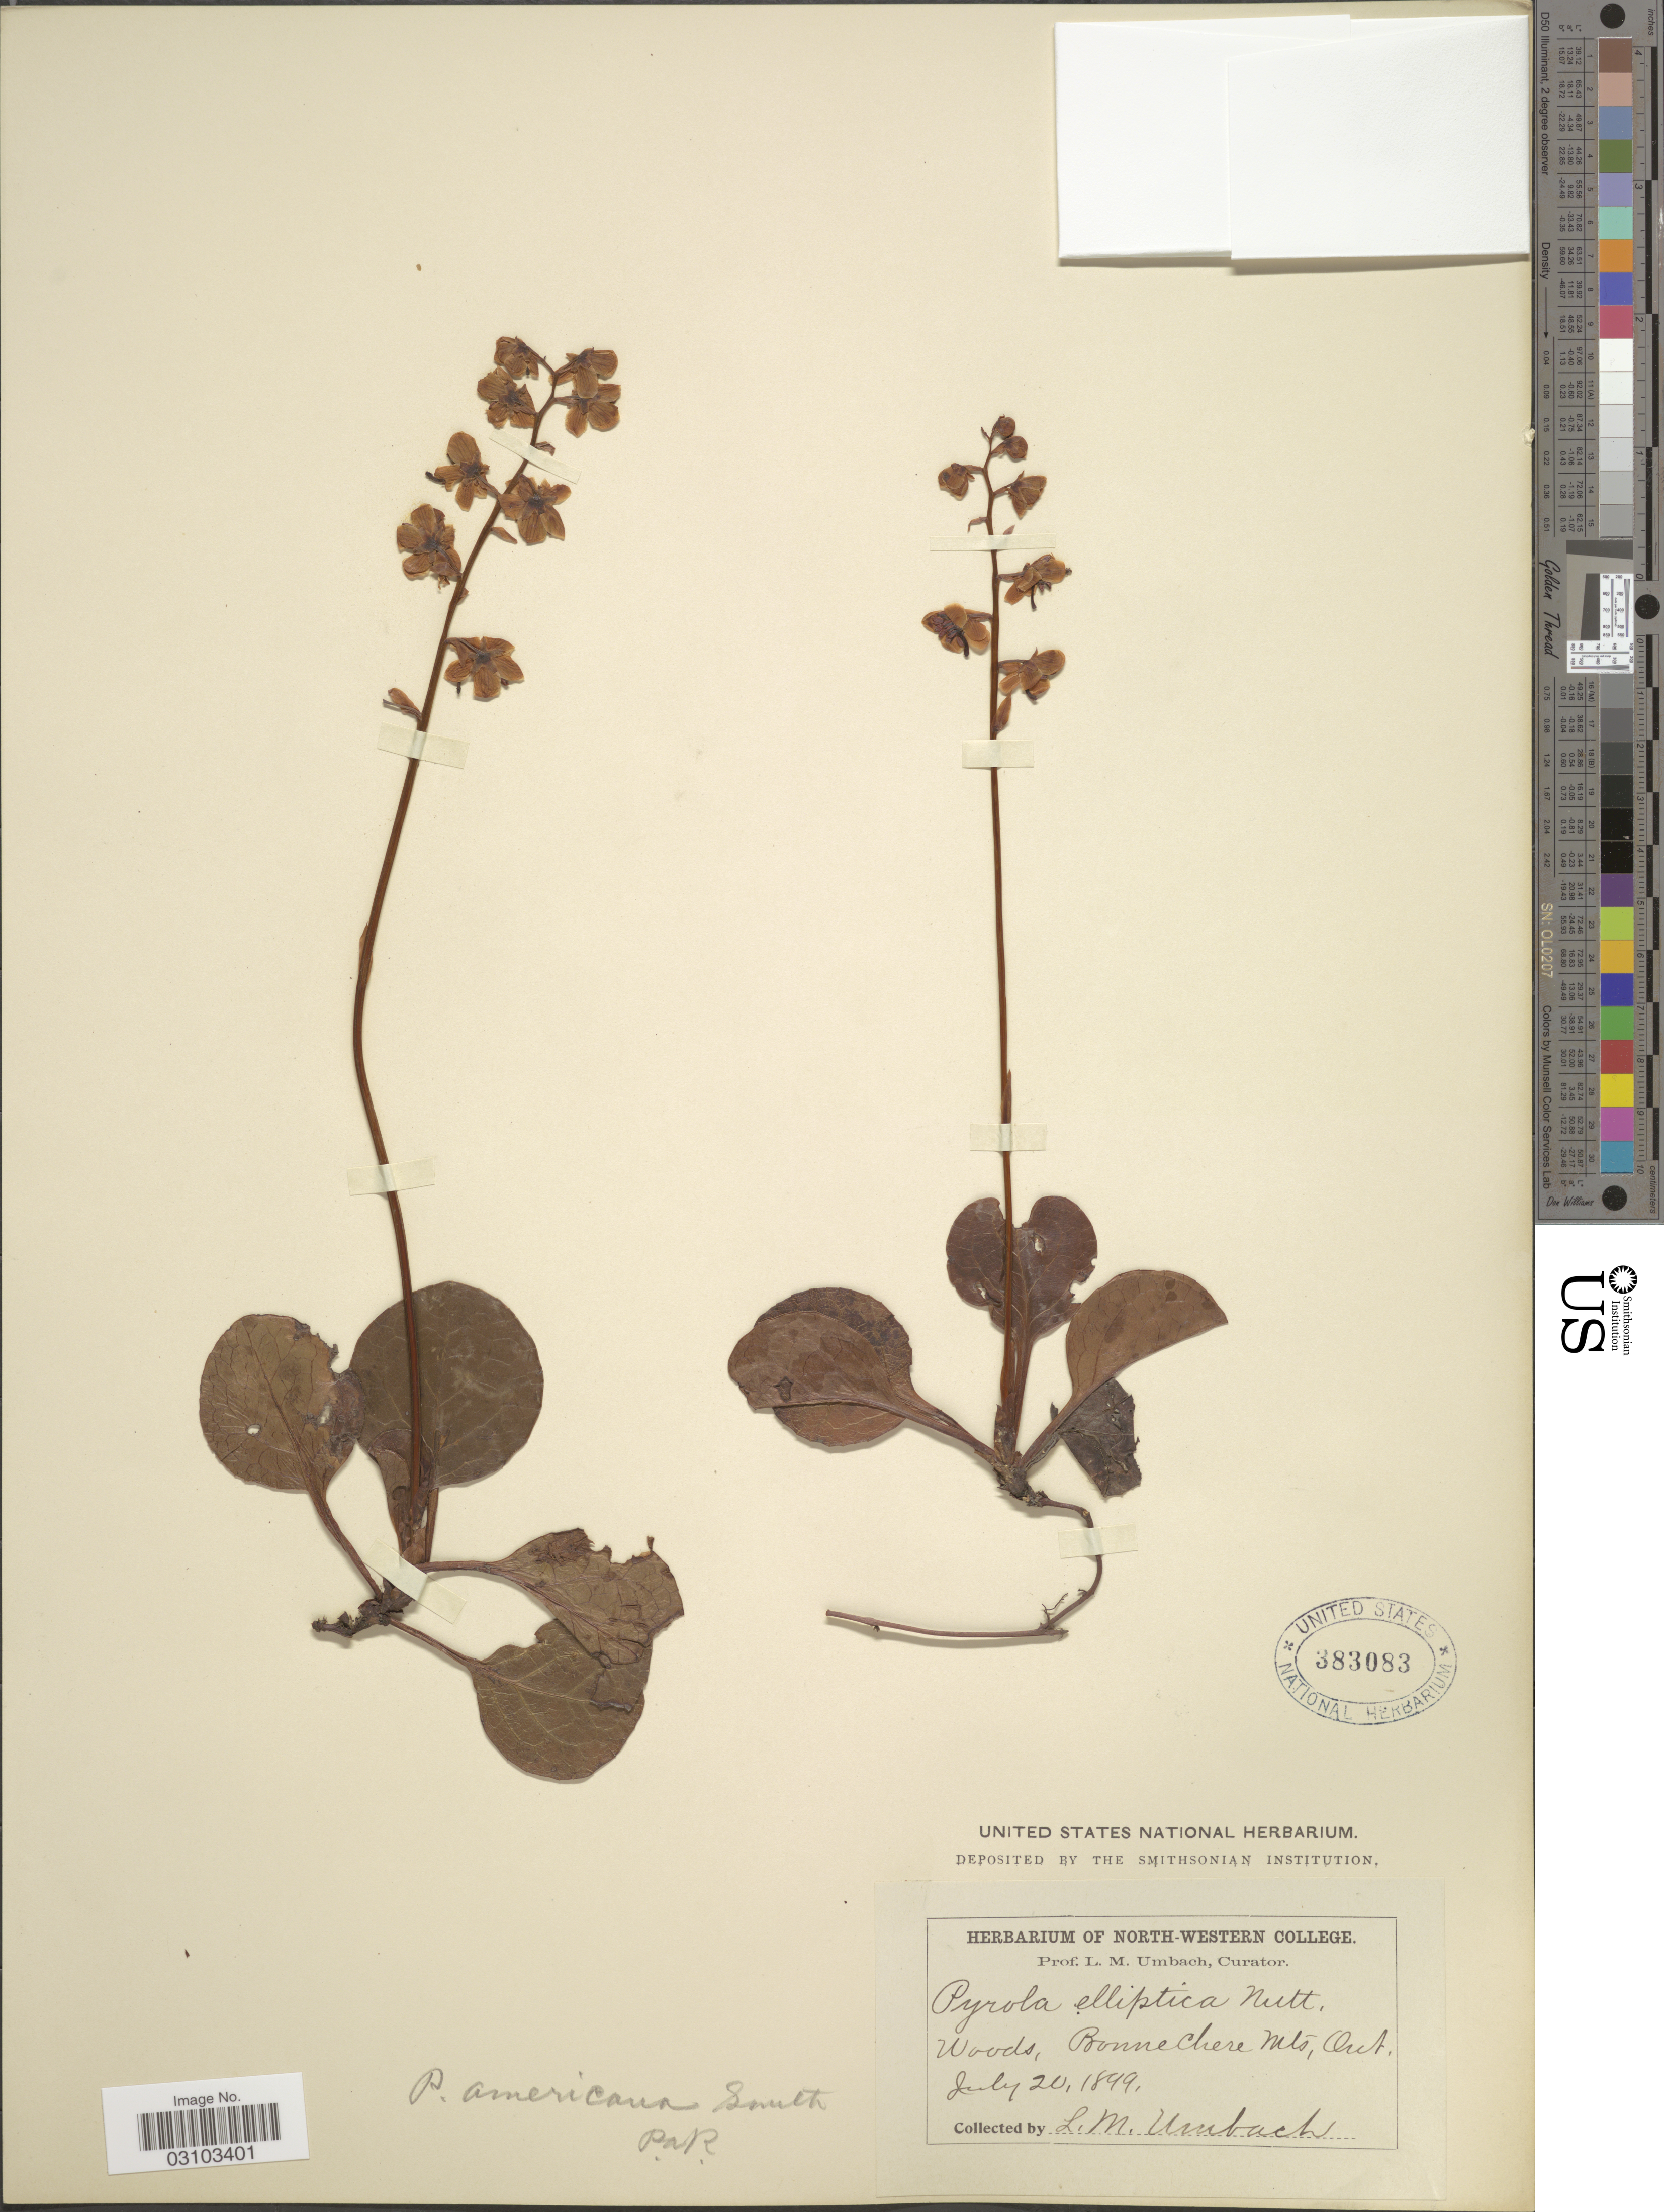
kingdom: Plantae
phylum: Tracheophyta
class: Magnoliopsida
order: Ericales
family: Ericaceae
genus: Pyrola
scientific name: Pyrola americana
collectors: L. M. Umbach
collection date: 1899-07-20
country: Canada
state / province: Ontario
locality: Bonnechere Mts.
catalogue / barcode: US 383083